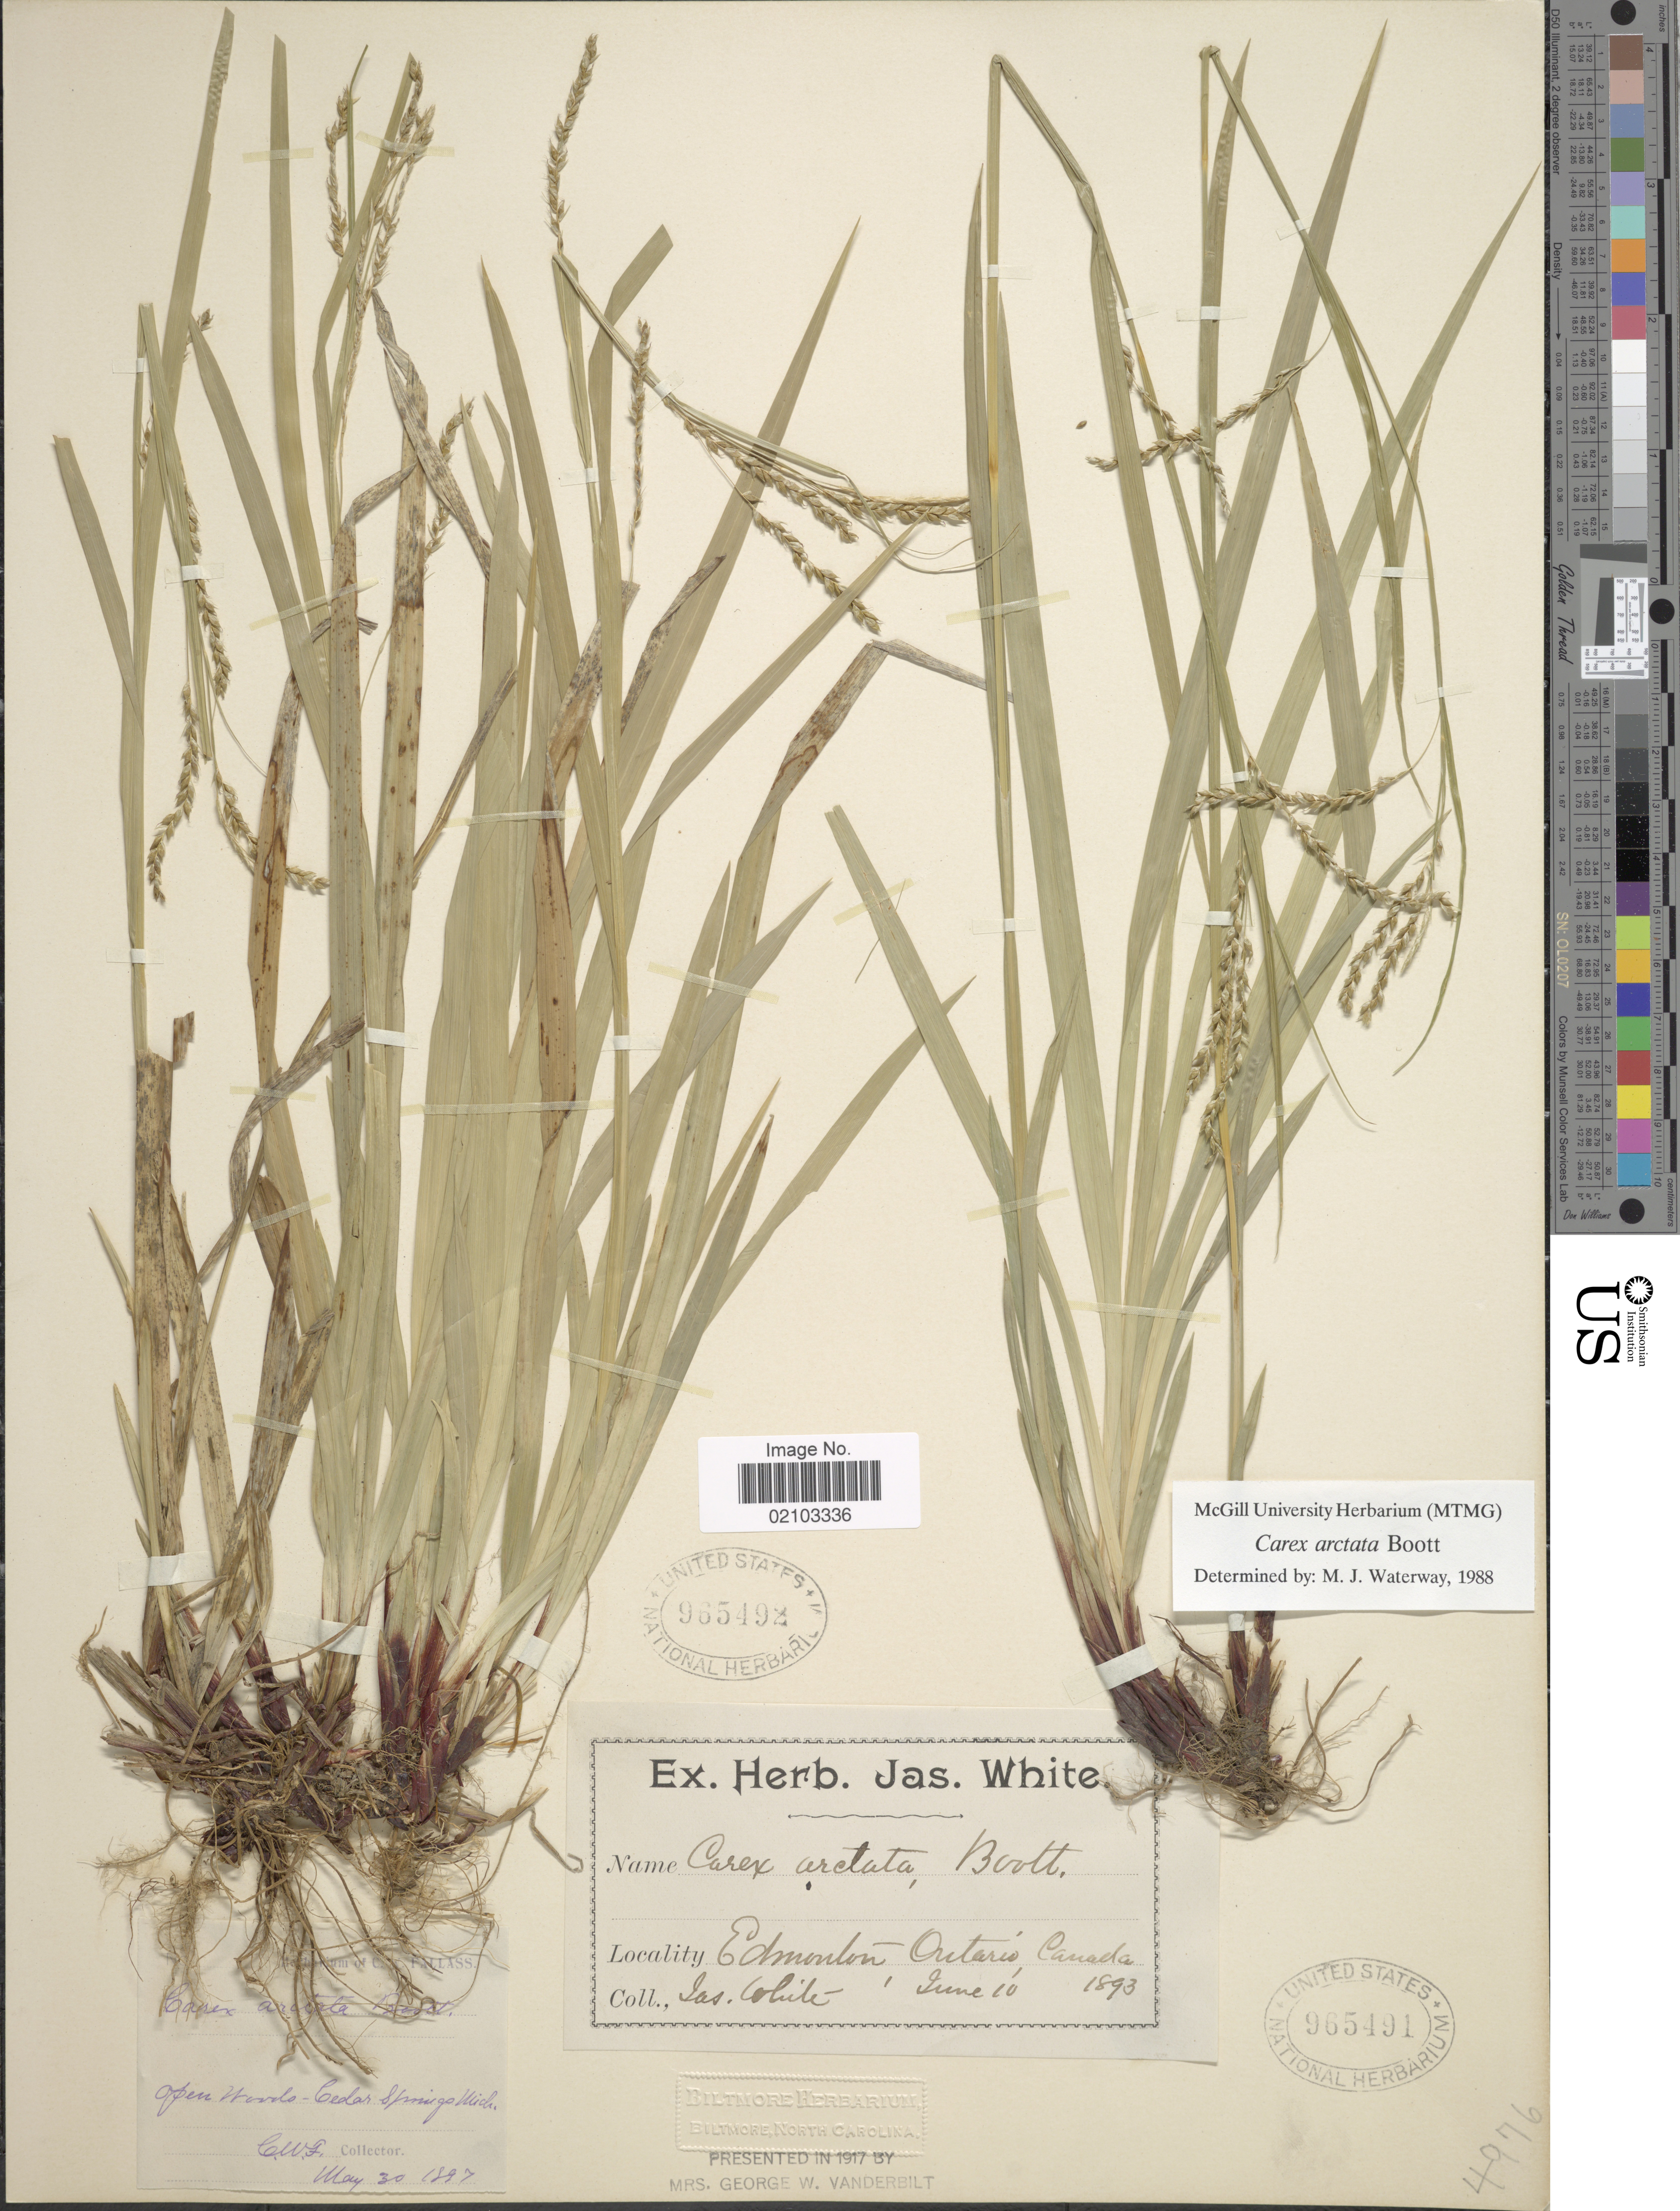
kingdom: Plantae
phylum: Tracheophyta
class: Liliopsida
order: Poales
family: Cyperaceae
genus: Carex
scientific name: Carex arctata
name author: Boott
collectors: C. Fallass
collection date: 1897-05-30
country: United States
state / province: Michigan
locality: Open woods- Cedar Springs Mich.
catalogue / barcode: US 965492